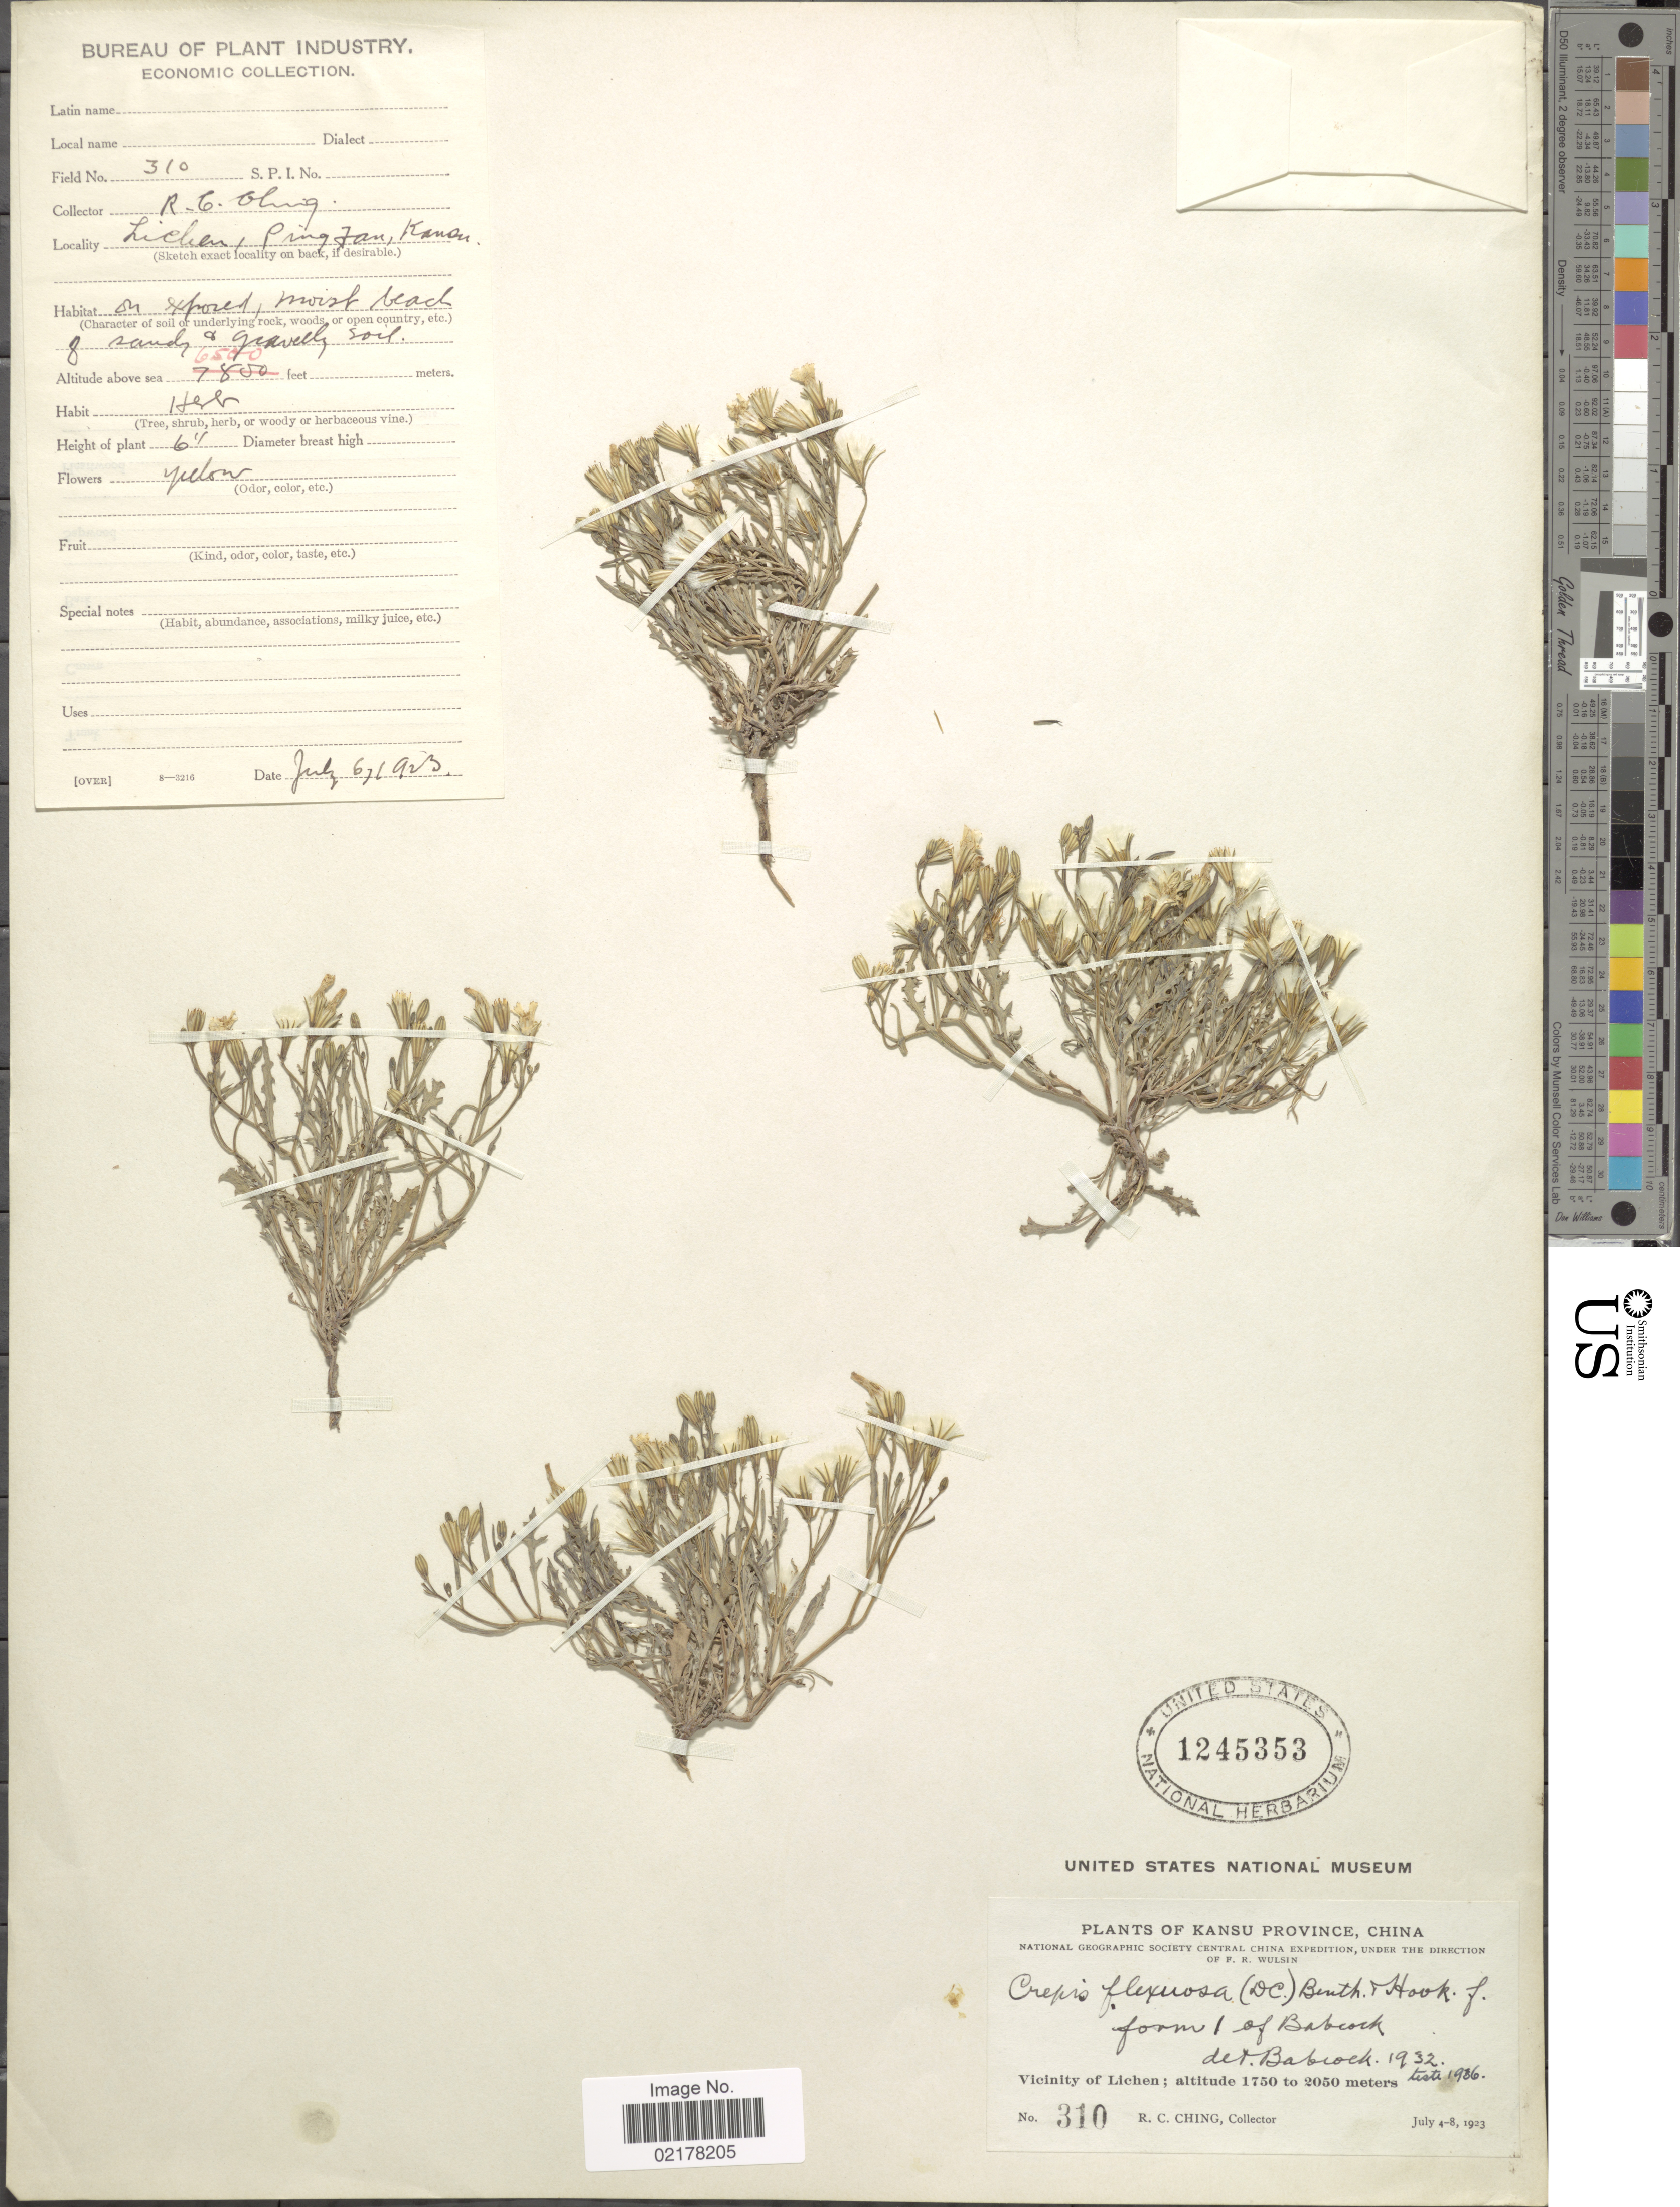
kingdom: Plantae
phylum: Tracheophyta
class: Magnoliopsida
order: Asterales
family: Asteraceae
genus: Askellia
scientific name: Askellia flexuosa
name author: (Ledeb.) W.A. Weber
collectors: R. C. Ching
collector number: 310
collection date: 1923-07-06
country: China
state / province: Gansu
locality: Vicinity of Lichen. Pingfan, Kansu Province, Central China.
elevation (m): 1981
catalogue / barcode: US 1245353